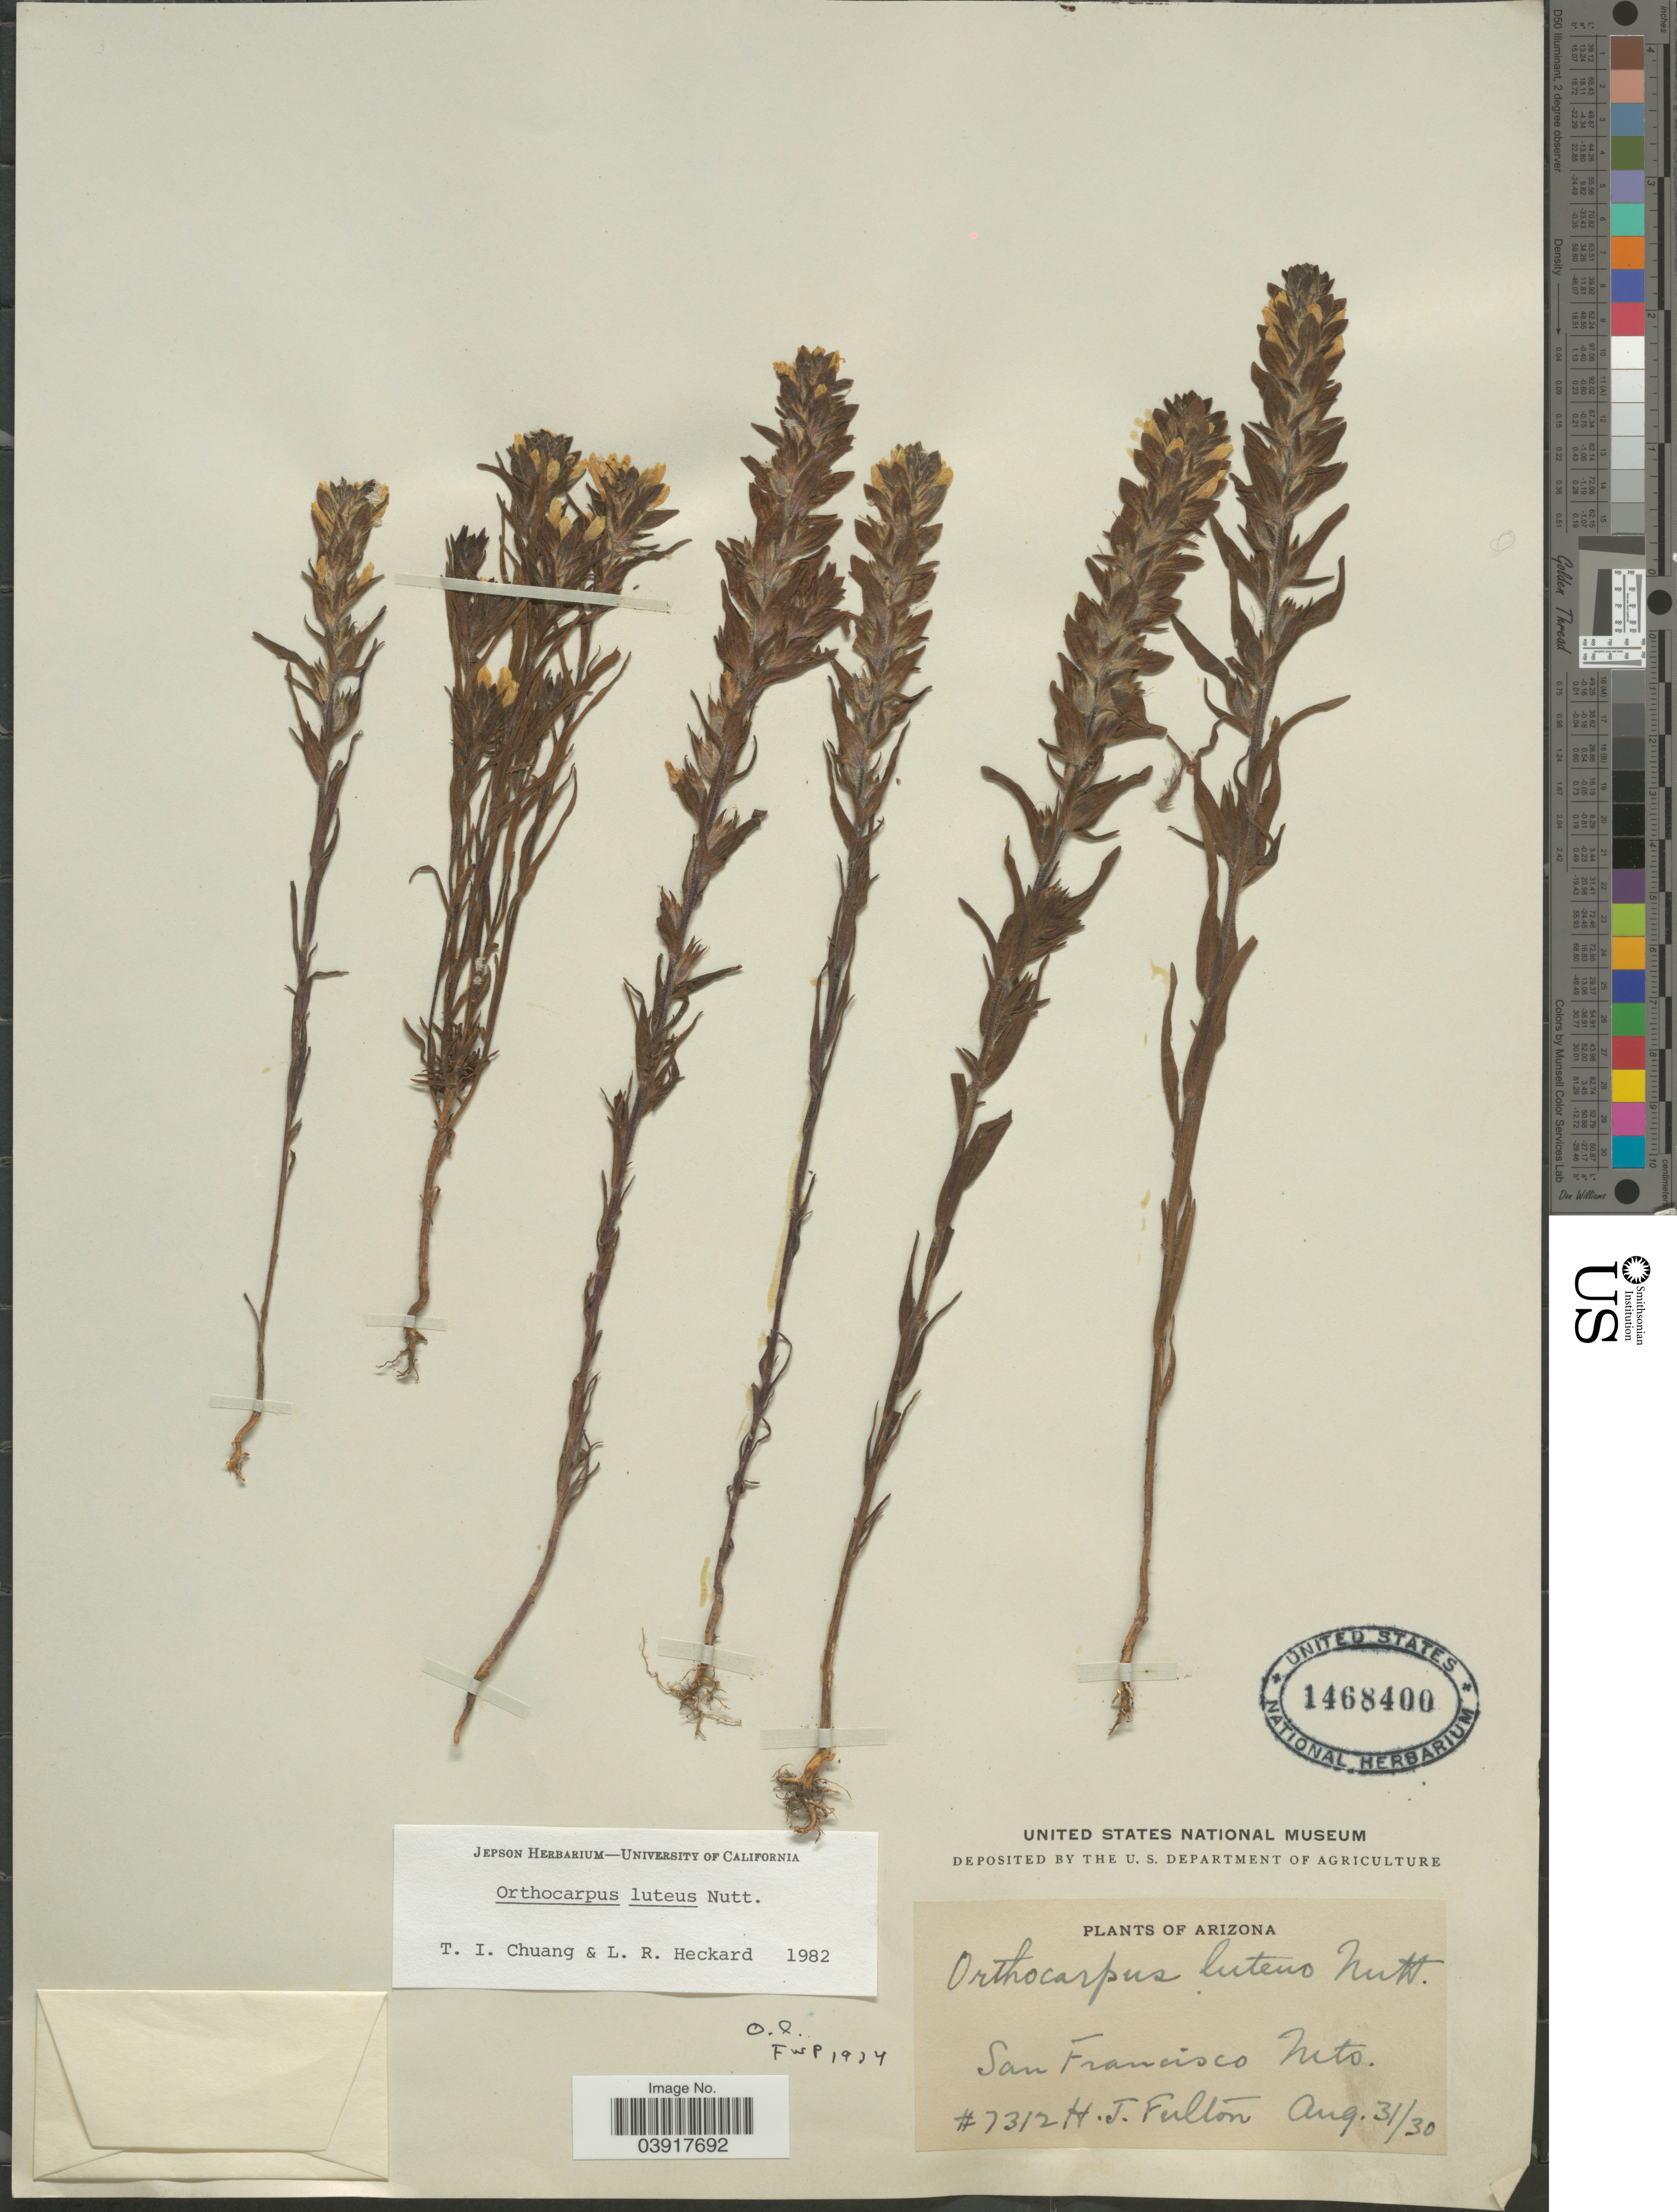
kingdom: Plantae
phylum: Tracheophyta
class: Magnoliopsida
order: Lamiales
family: Orobanchaceae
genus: Orthocarpus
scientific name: Orthocarpus luteus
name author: Nutt.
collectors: H. Fulton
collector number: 7312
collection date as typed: Transcribed d/m/y: 31/8/30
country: United States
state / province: Arizona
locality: San Francisco Mts.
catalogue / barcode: US 1468400